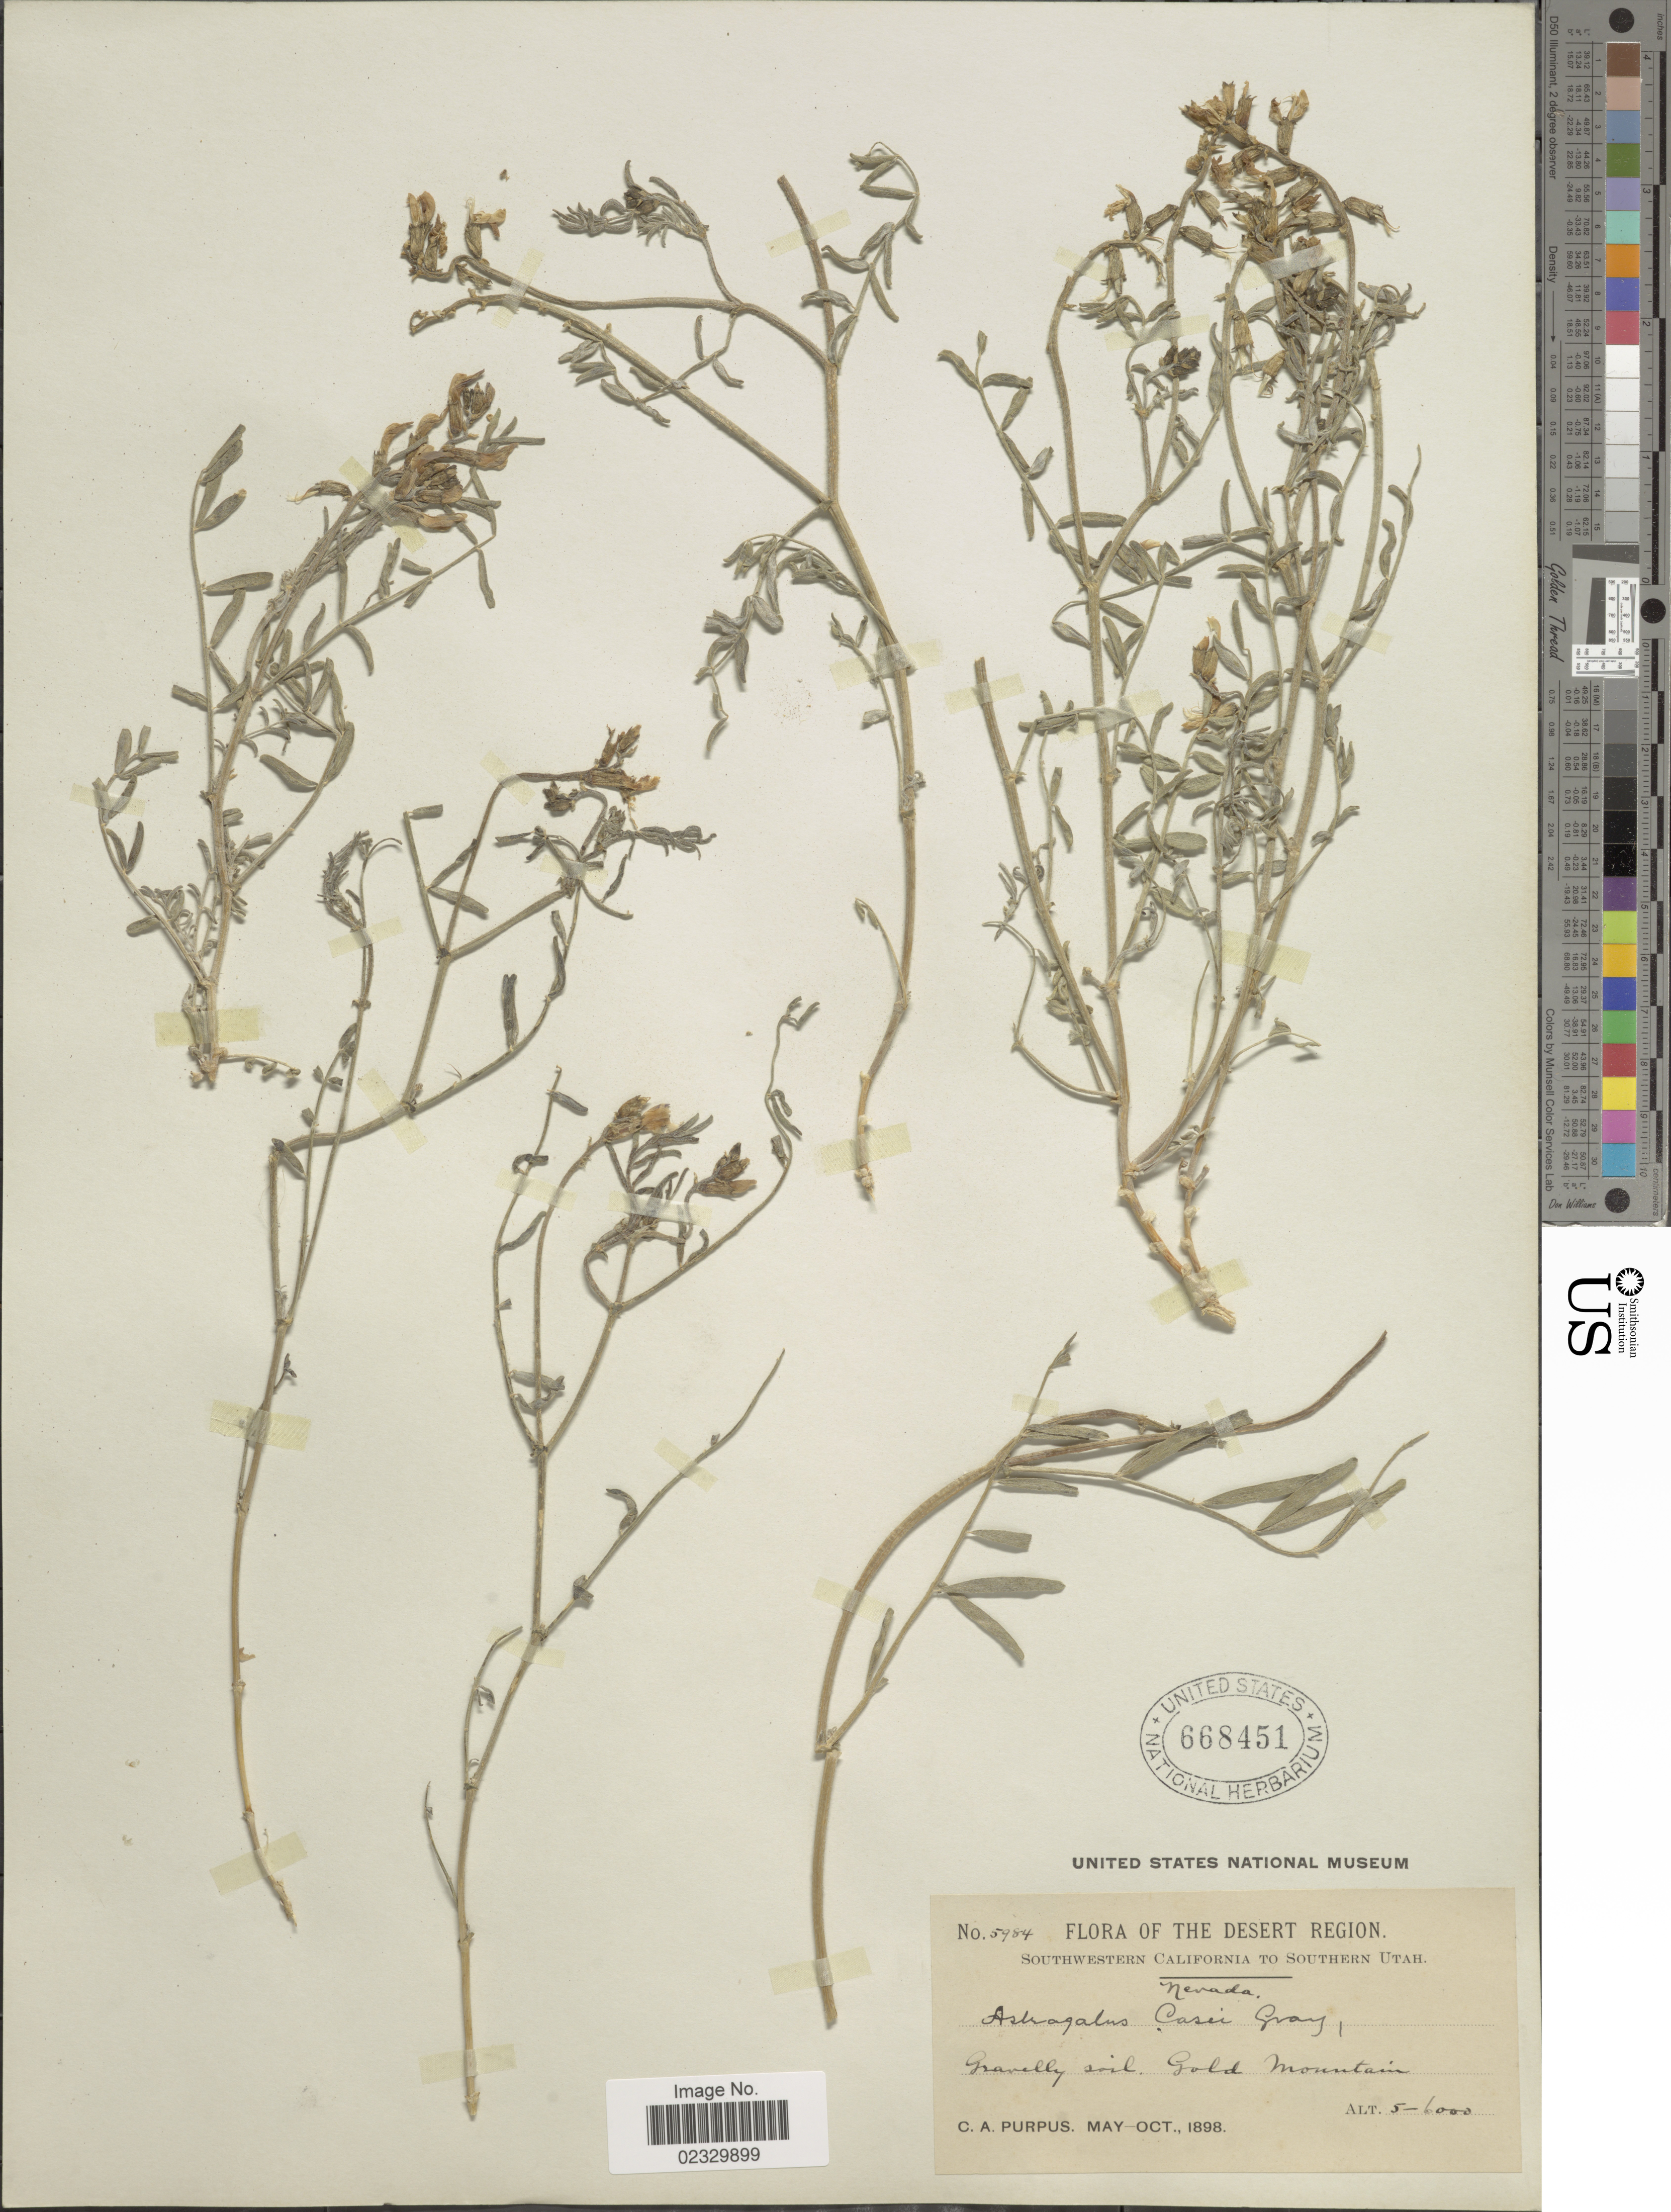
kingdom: Plantae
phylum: Tracheophyta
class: Magnoliopsida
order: Fabales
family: Fabaceae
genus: Astragalus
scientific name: Astragalus casei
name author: A. Gray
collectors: C. A. Purpus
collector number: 5984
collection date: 1898-05/1898-10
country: United States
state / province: Nevada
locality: The Desert Region. Southwestern California and Southern Utah. Gravelly soil, Gold Mountain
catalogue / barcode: US 668451